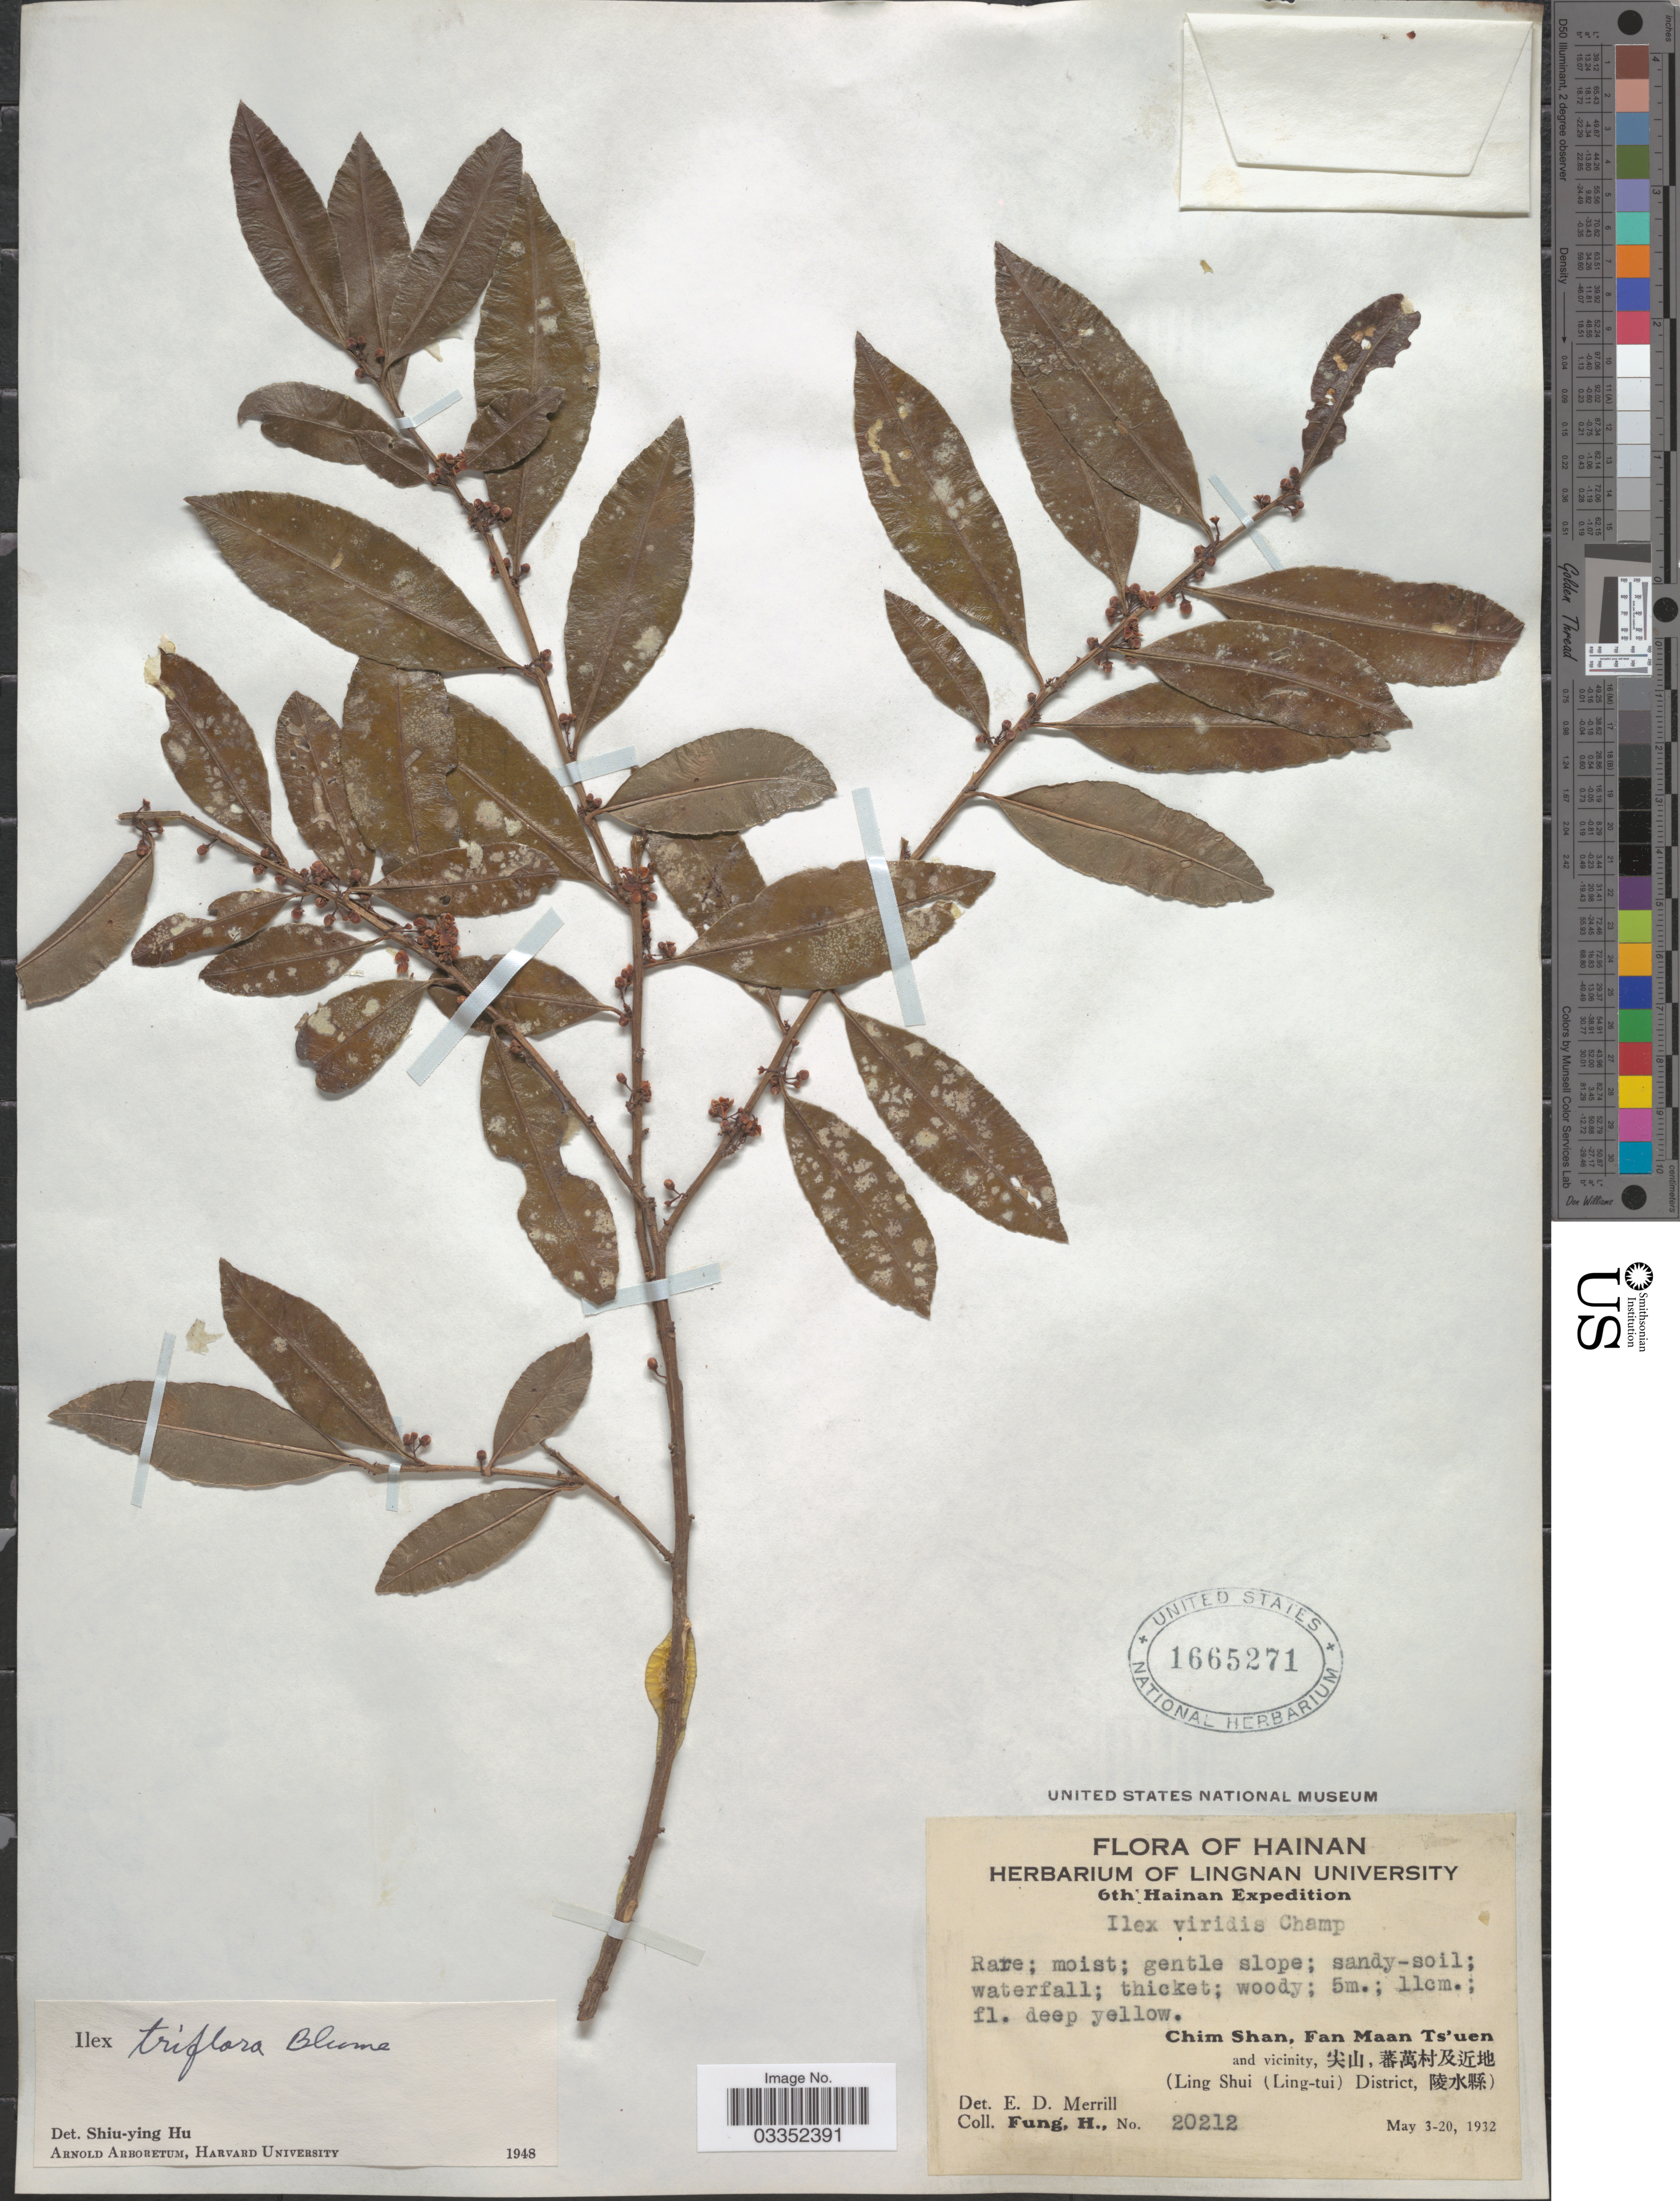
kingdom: Plantae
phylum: Tracheophyta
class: Magnoliopsida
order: Aquifoliales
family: Aquifoliaceae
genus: Ilex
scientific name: Ilex triflora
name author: Blume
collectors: H. Fung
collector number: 20212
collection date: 1932-05-03/1932-05-20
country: China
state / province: Hainan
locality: Chim Shan, Fan Maan Ts'uen and vicinity (Ling Shui (Ling-tui) District.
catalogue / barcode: US 1665271